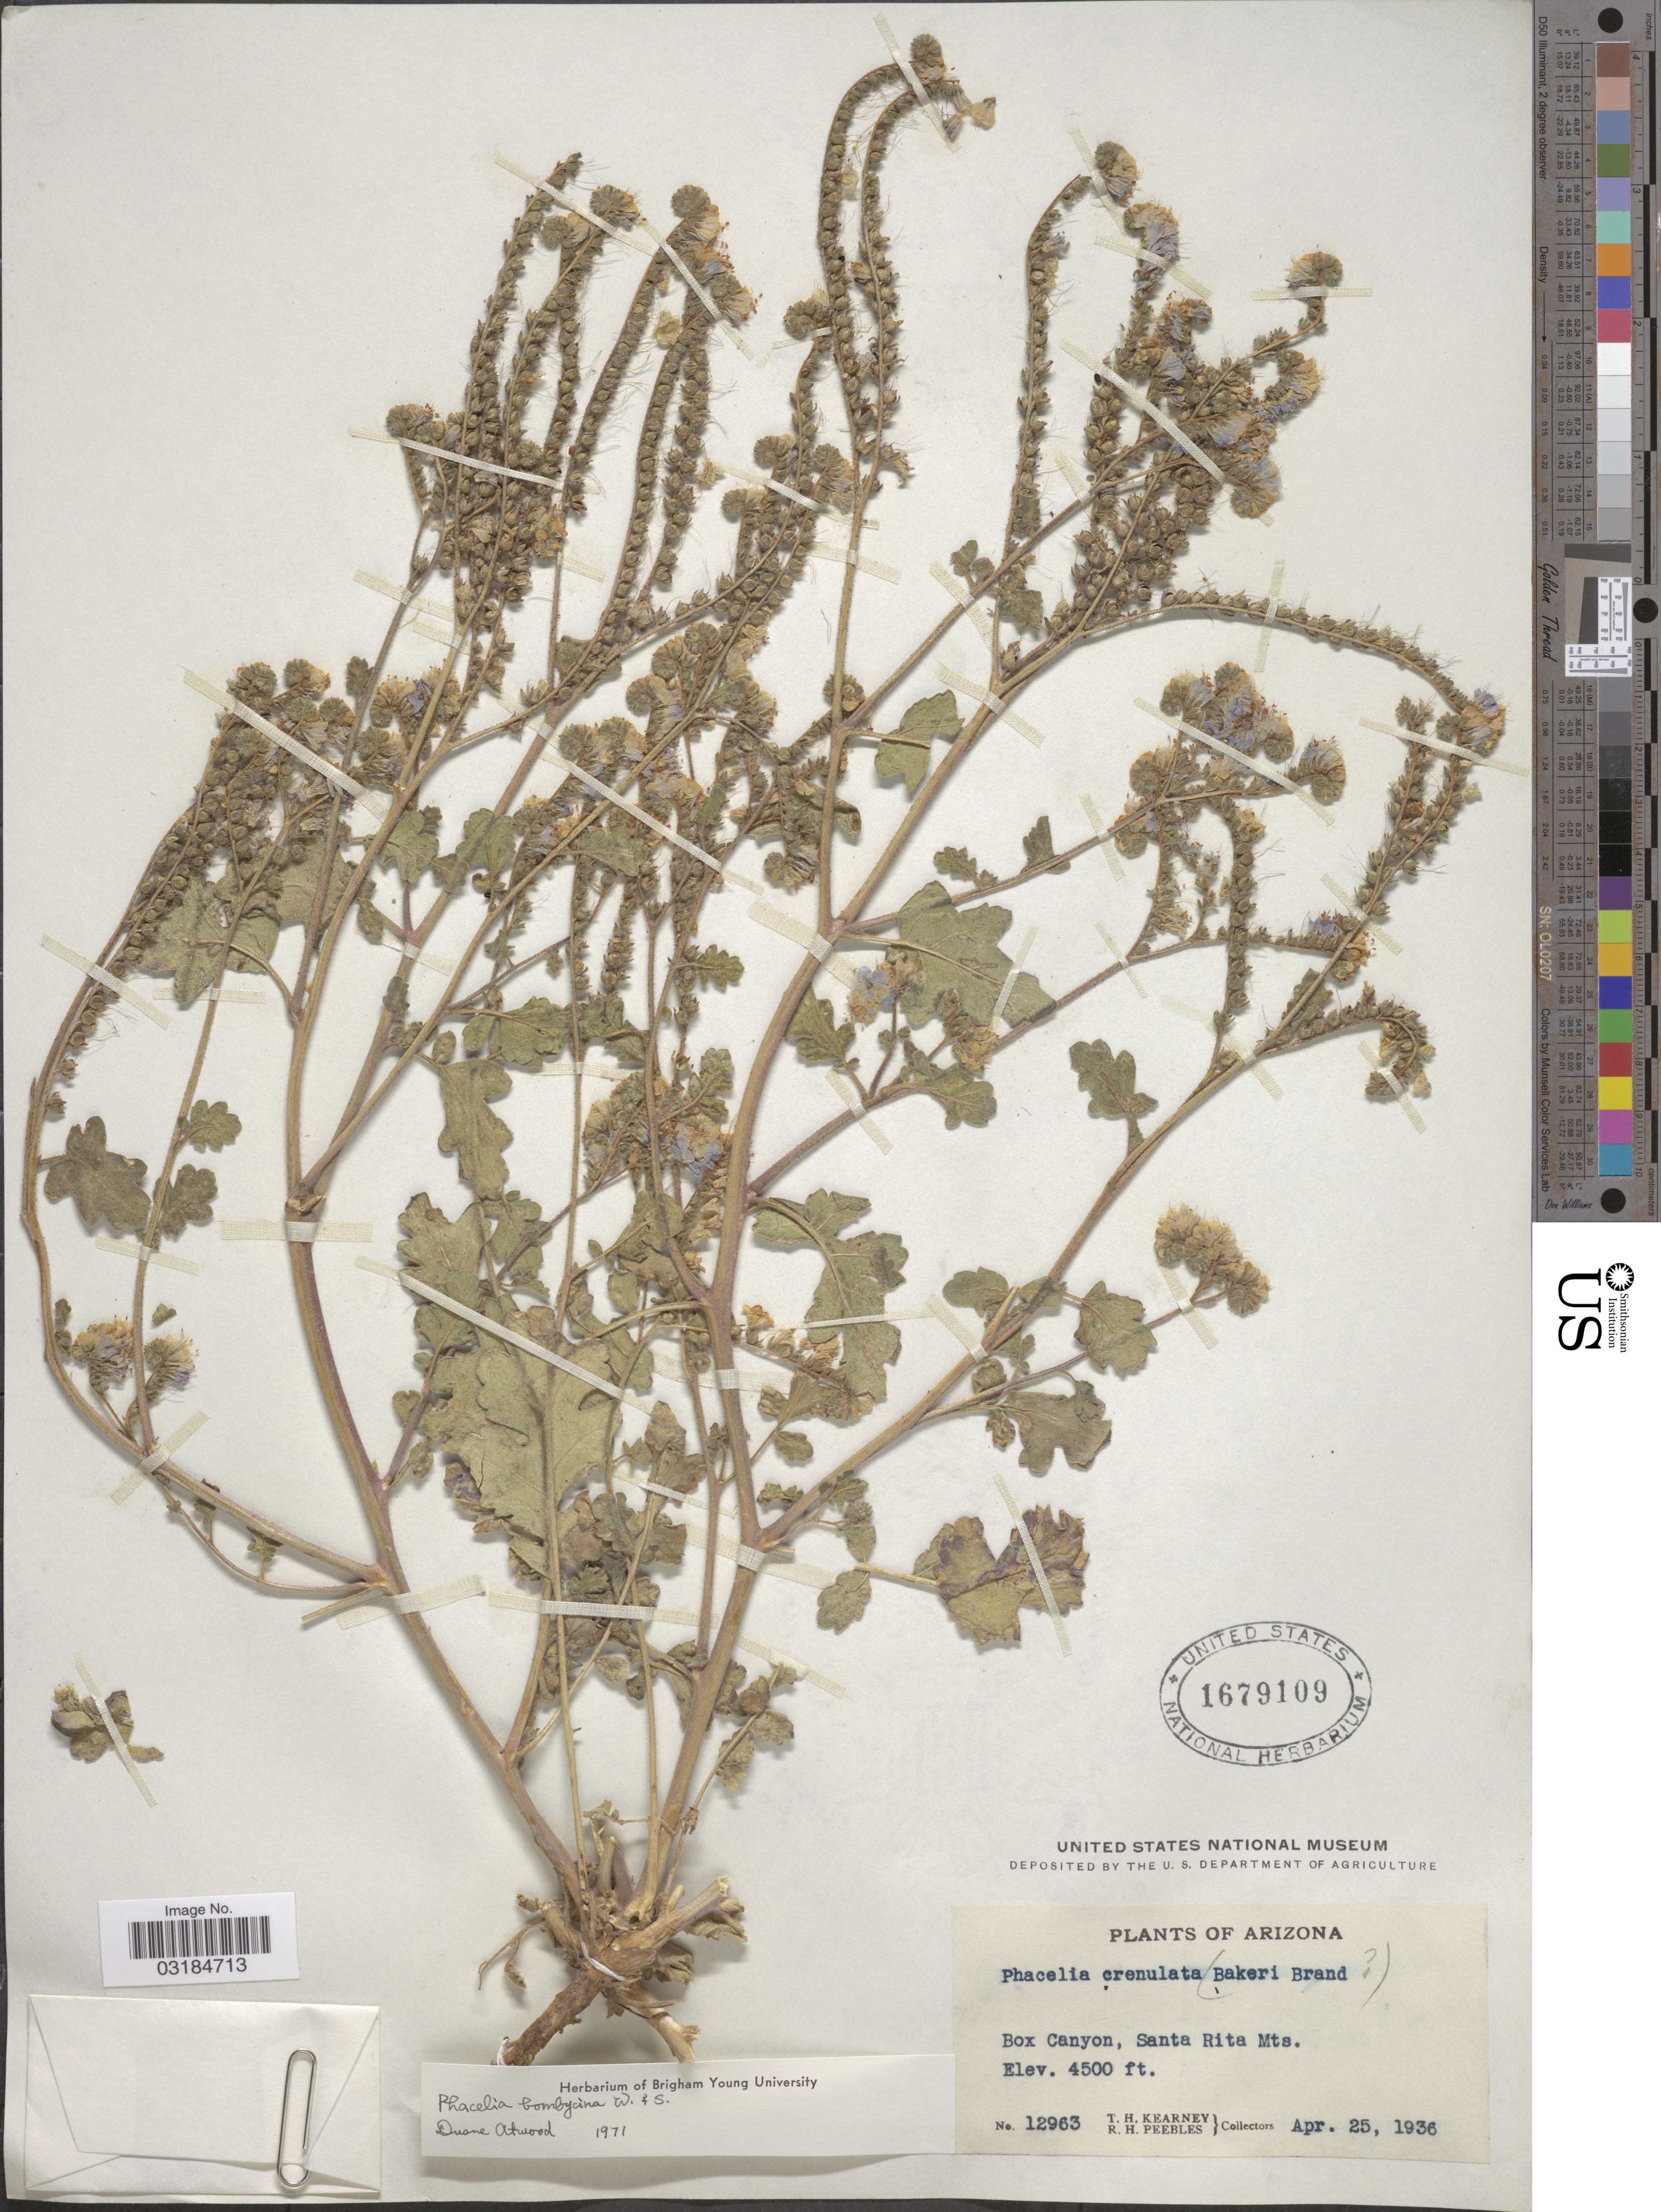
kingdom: Plantae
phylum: Tracheophyta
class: Magnoliopsida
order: Boraginales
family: Hydrophyllaceae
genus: Phacelia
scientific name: Phacelia bombycina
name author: Wooton & Standl.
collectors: R. H. Peebles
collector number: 12963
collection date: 1936-04-25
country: United States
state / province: Arizona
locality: Box Canyon, Santa Rita Mts.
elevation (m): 1372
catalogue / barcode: US 1679109